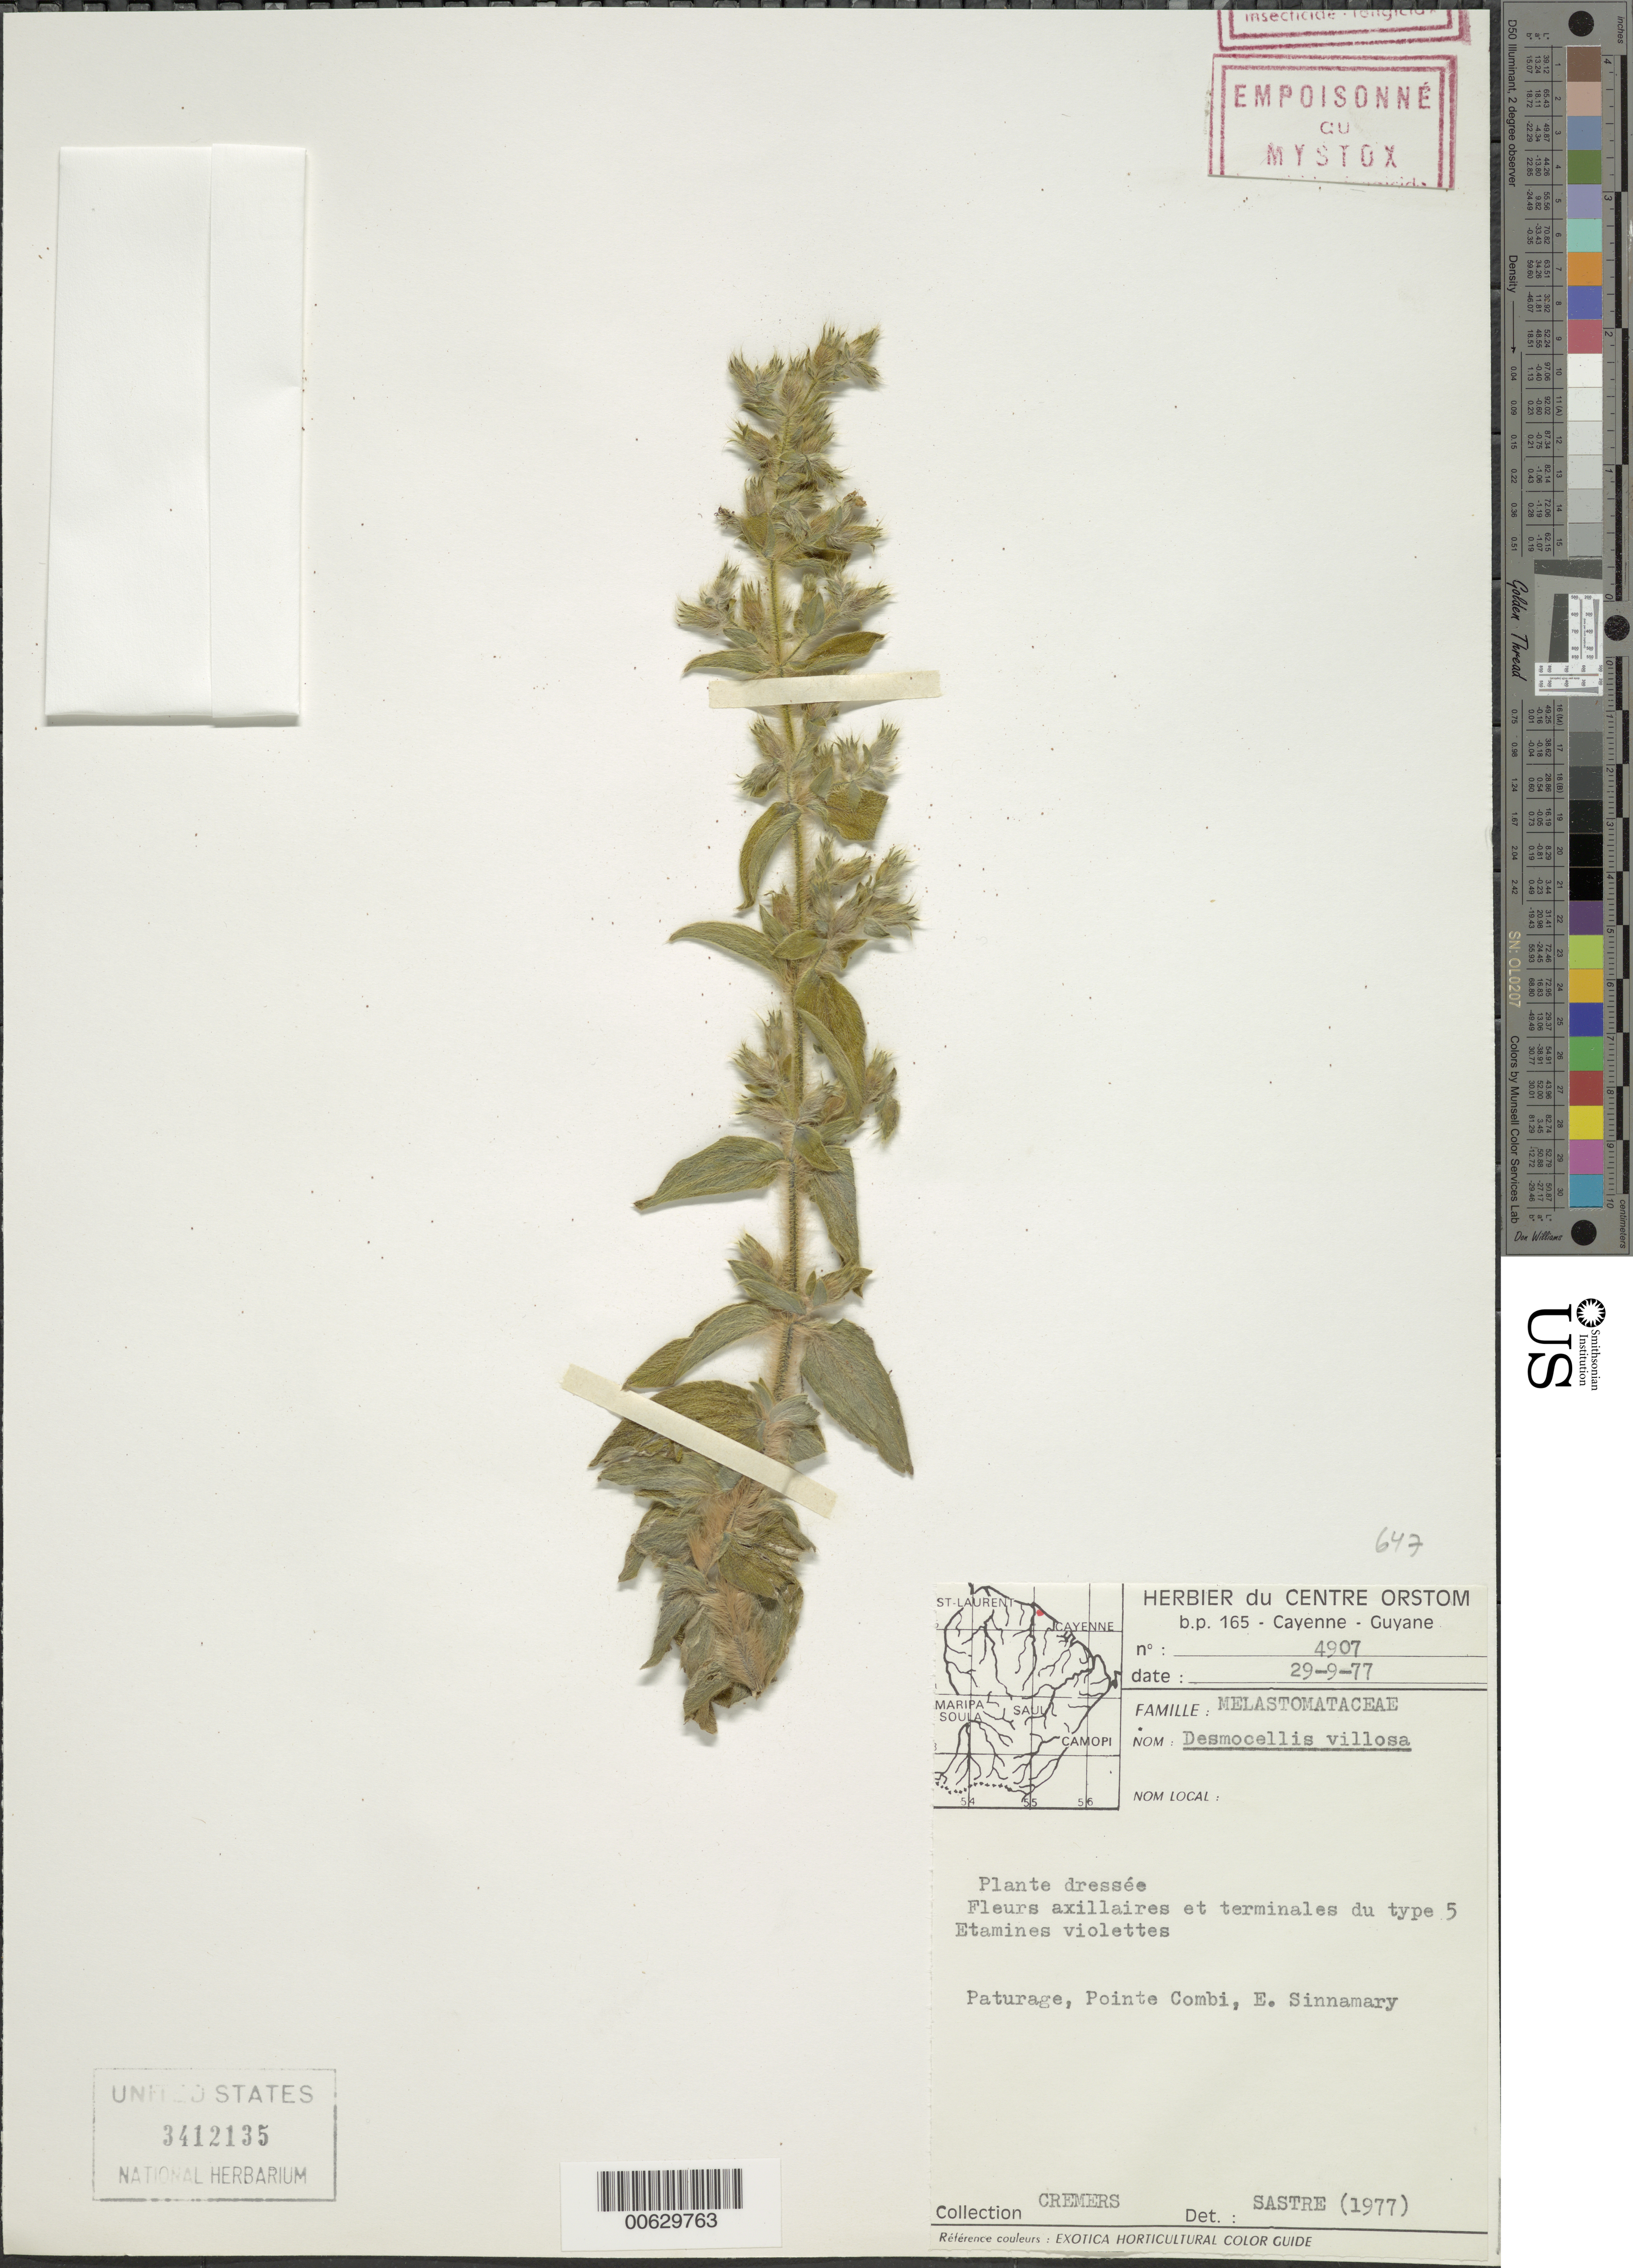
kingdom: Plantae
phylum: Tracheophyta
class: Magnoliopsida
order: Myrtales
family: Melastomataceae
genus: Desmoscelis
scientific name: Desmoscelis villosa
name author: (Aubl.) Naudin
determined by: Sastre, C. H. L.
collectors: G. Cremers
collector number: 4907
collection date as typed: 29-Sep-77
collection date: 1977-09-29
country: French Guiana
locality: Paturage, Pointe Combi, E. Sinnamary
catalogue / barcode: US 3412135